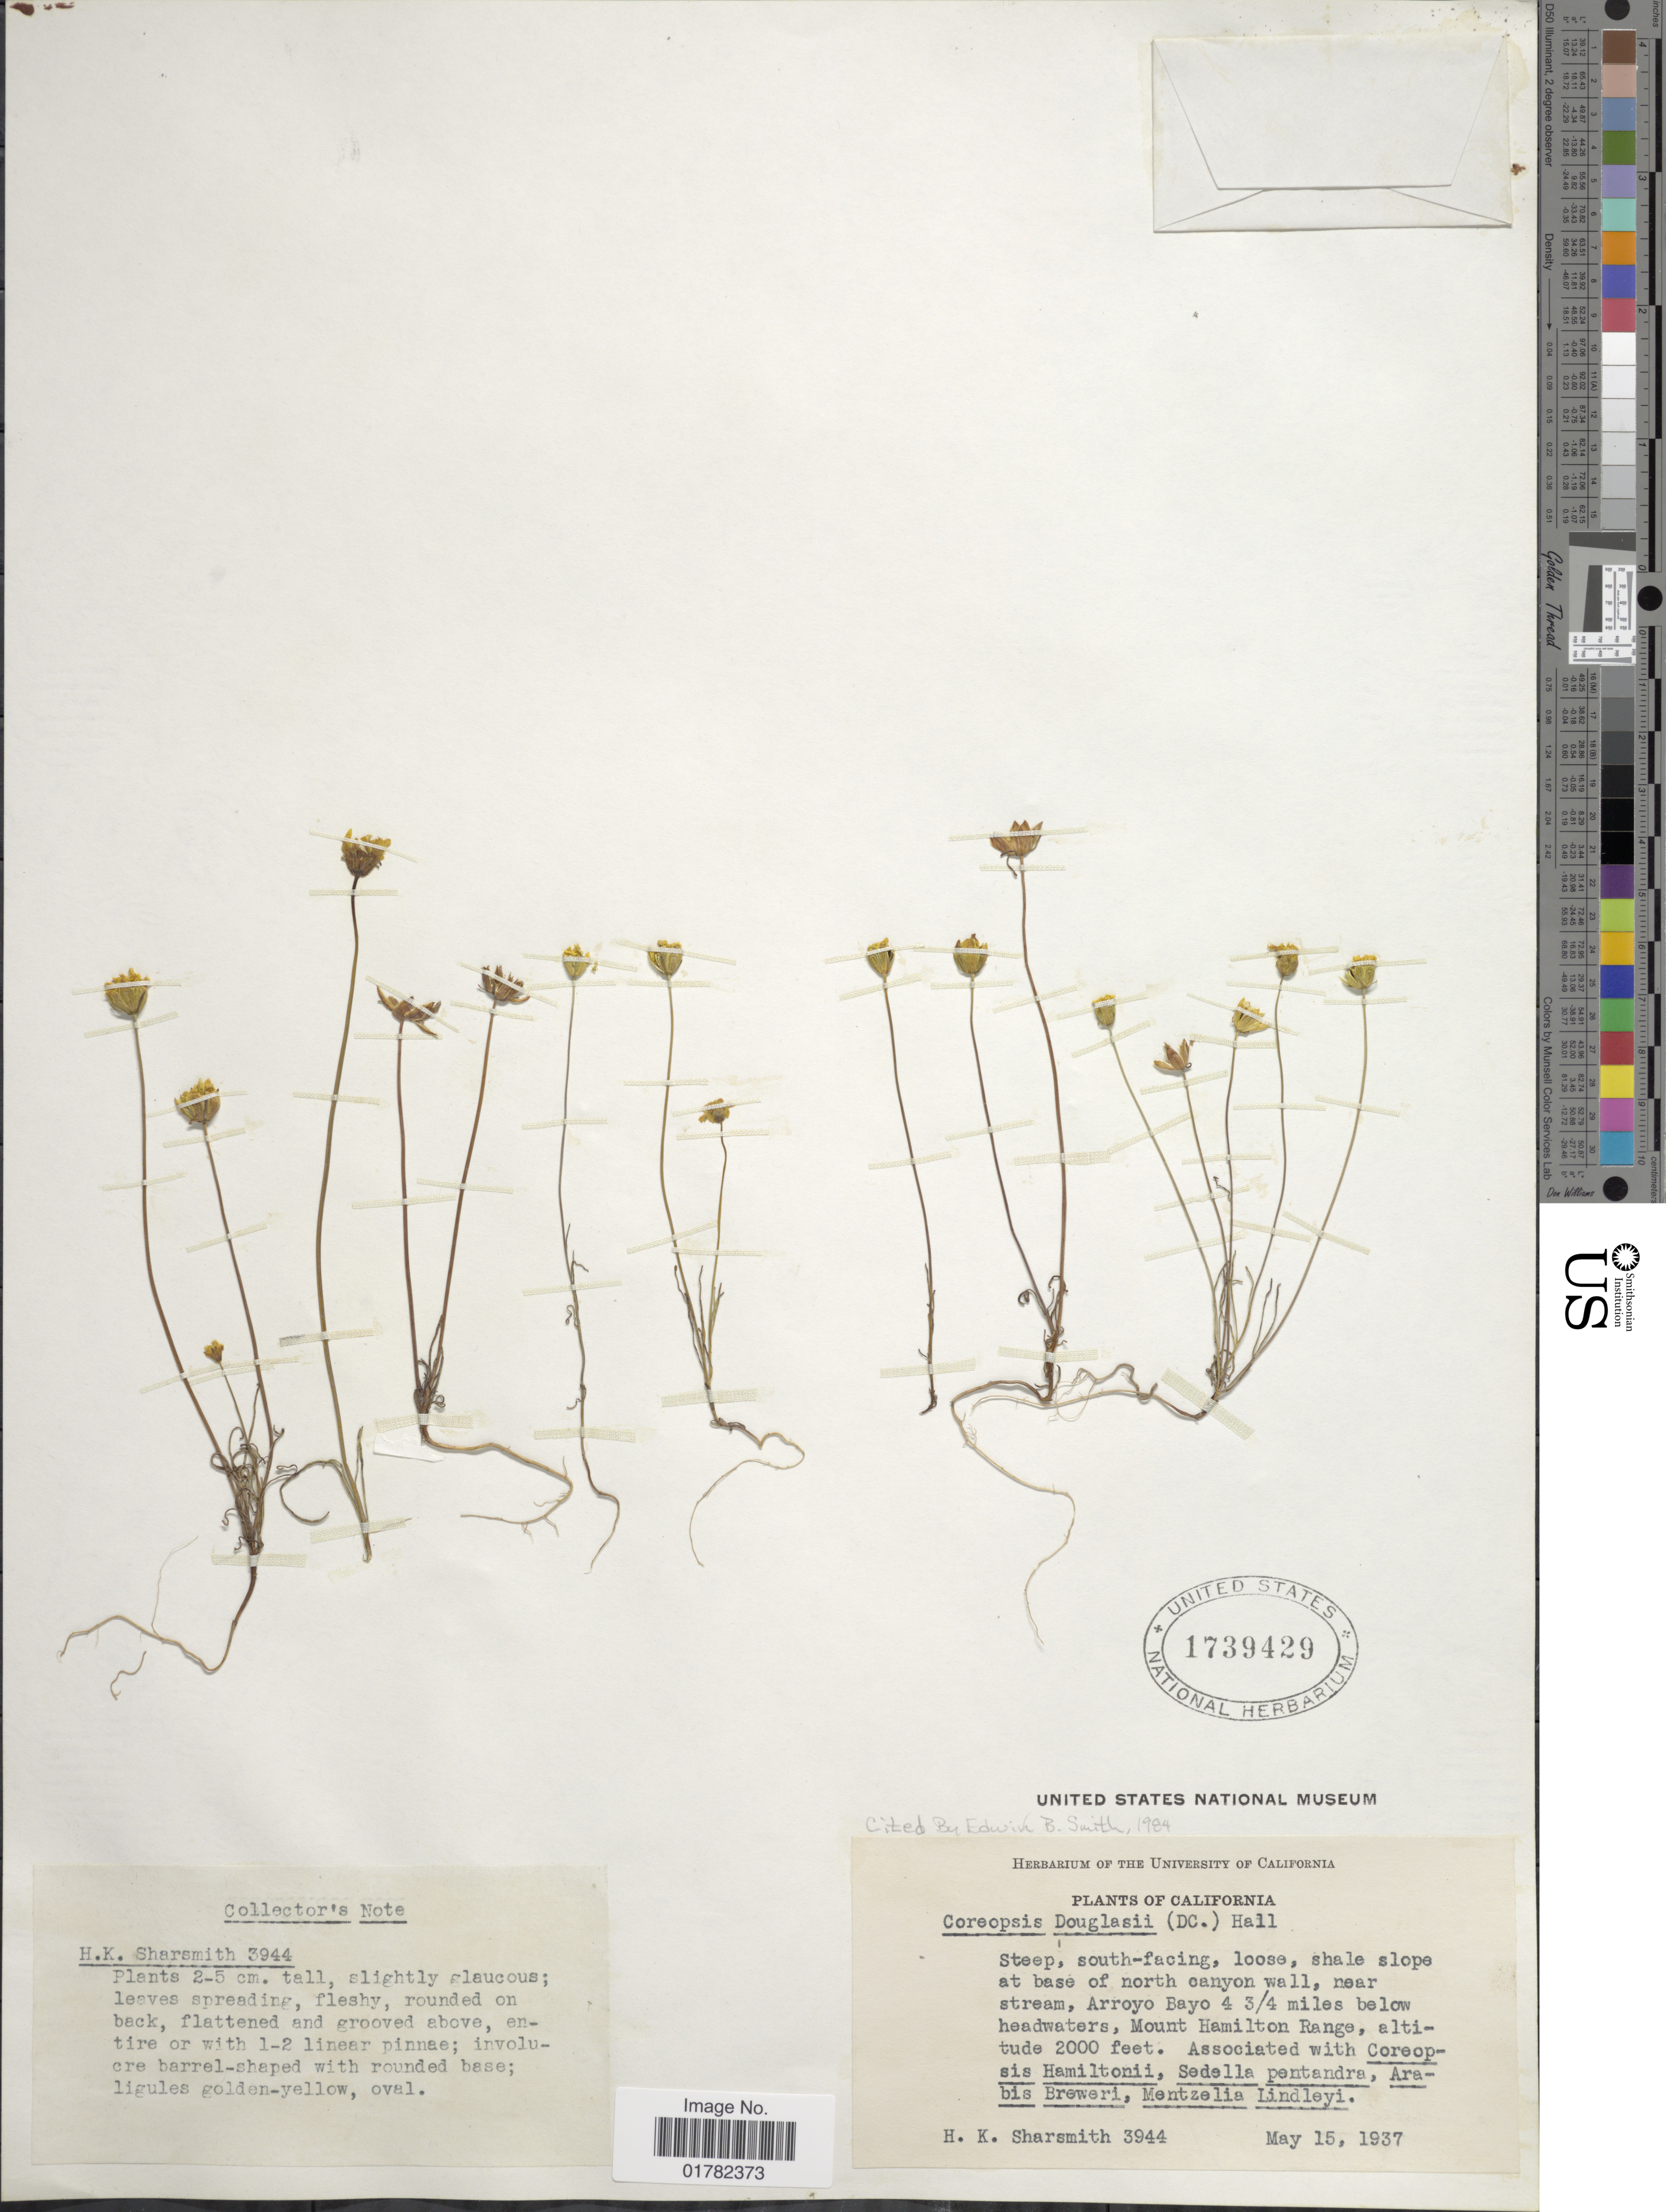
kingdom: Plantae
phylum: Tracheophyta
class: Magnoliopsida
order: Asterales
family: Asteraceae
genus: Coreopsis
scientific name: Coreopsis douglasii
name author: (DC.) H.M. Hall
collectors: H. Sharsmith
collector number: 3944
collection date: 1937-05-15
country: United States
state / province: California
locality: Steep, south-facing slope, loose, shale slope at base of north canyon wall, near stream, Arroyo Bayo 4-3/4 miles below headwaters, Mount Hamilton Range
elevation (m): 610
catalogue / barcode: US 1739429